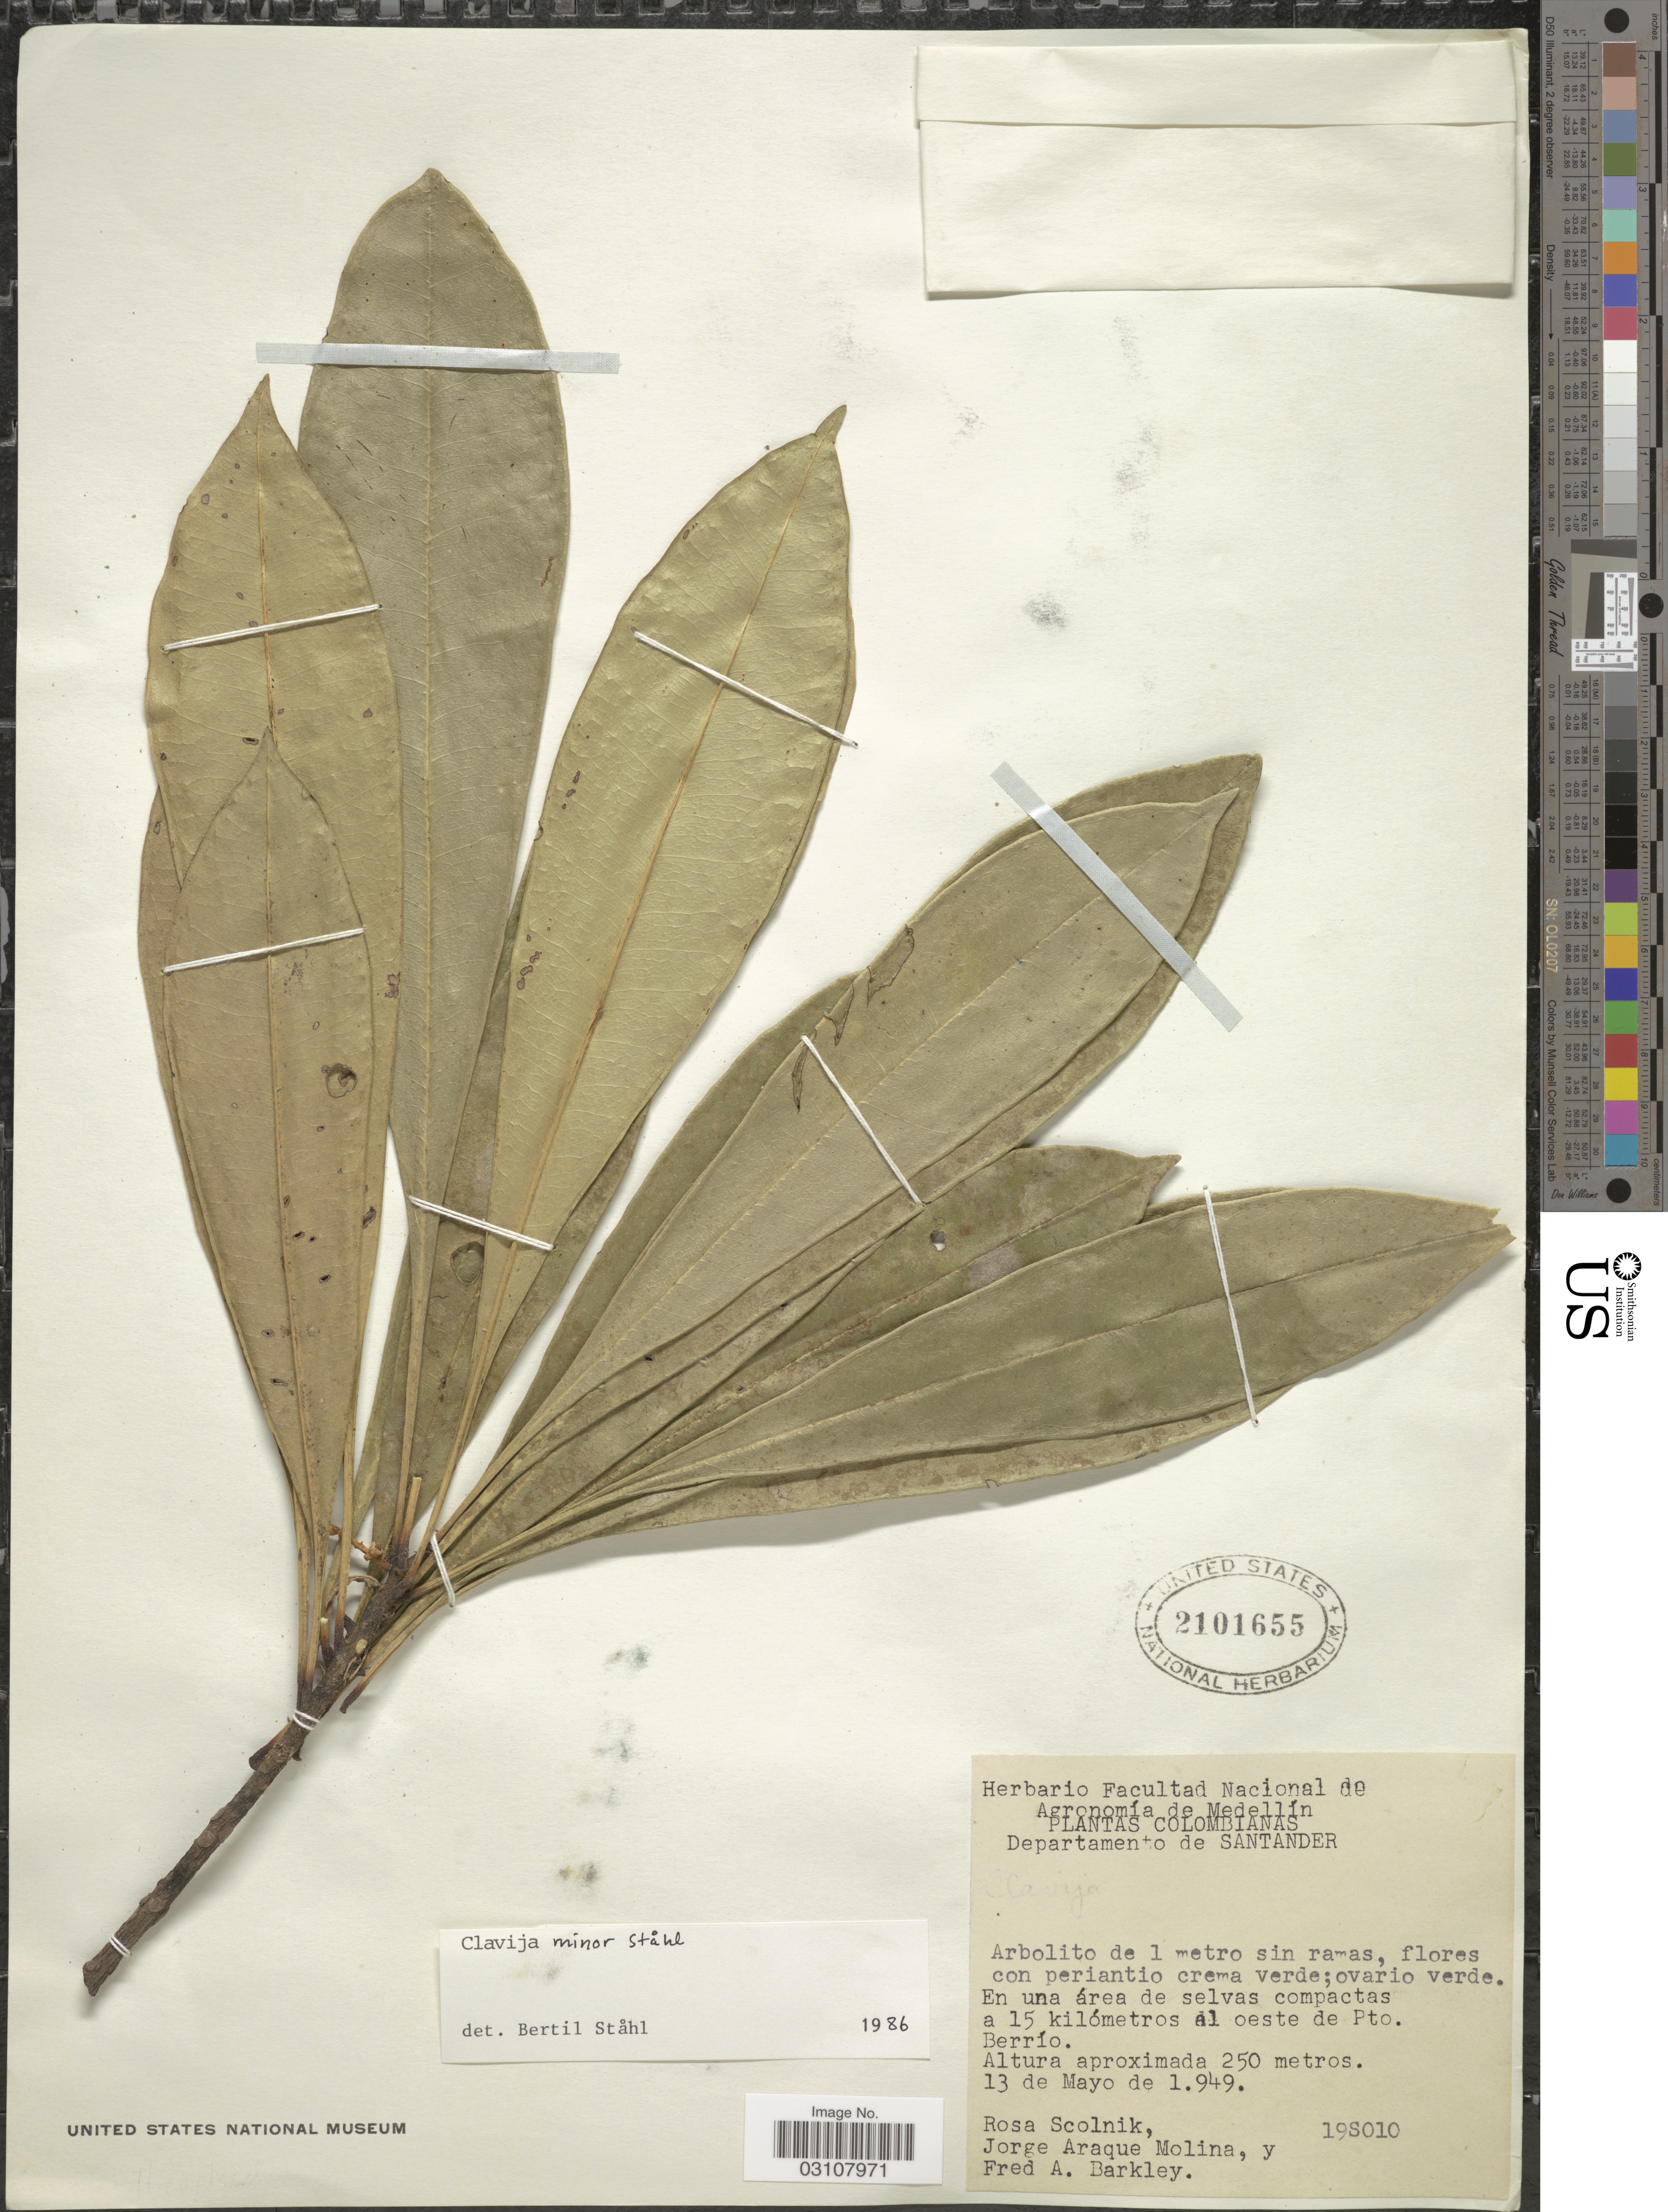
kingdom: Plantae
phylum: Tracheophyta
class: Magnoliopsida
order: Ericales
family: Primulaceae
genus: Clavija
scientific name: Clavija minor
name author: B. Ståhl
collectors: R. Scolnik, J. A. Molina & F. A. Barkley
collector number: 19S010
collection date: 1949-05-13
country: Colombia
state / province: Santander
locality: Departamento de Santander. A 15 kilómetros al oeste de Pto. Berrío.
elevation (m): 250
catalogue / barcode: US 2101655